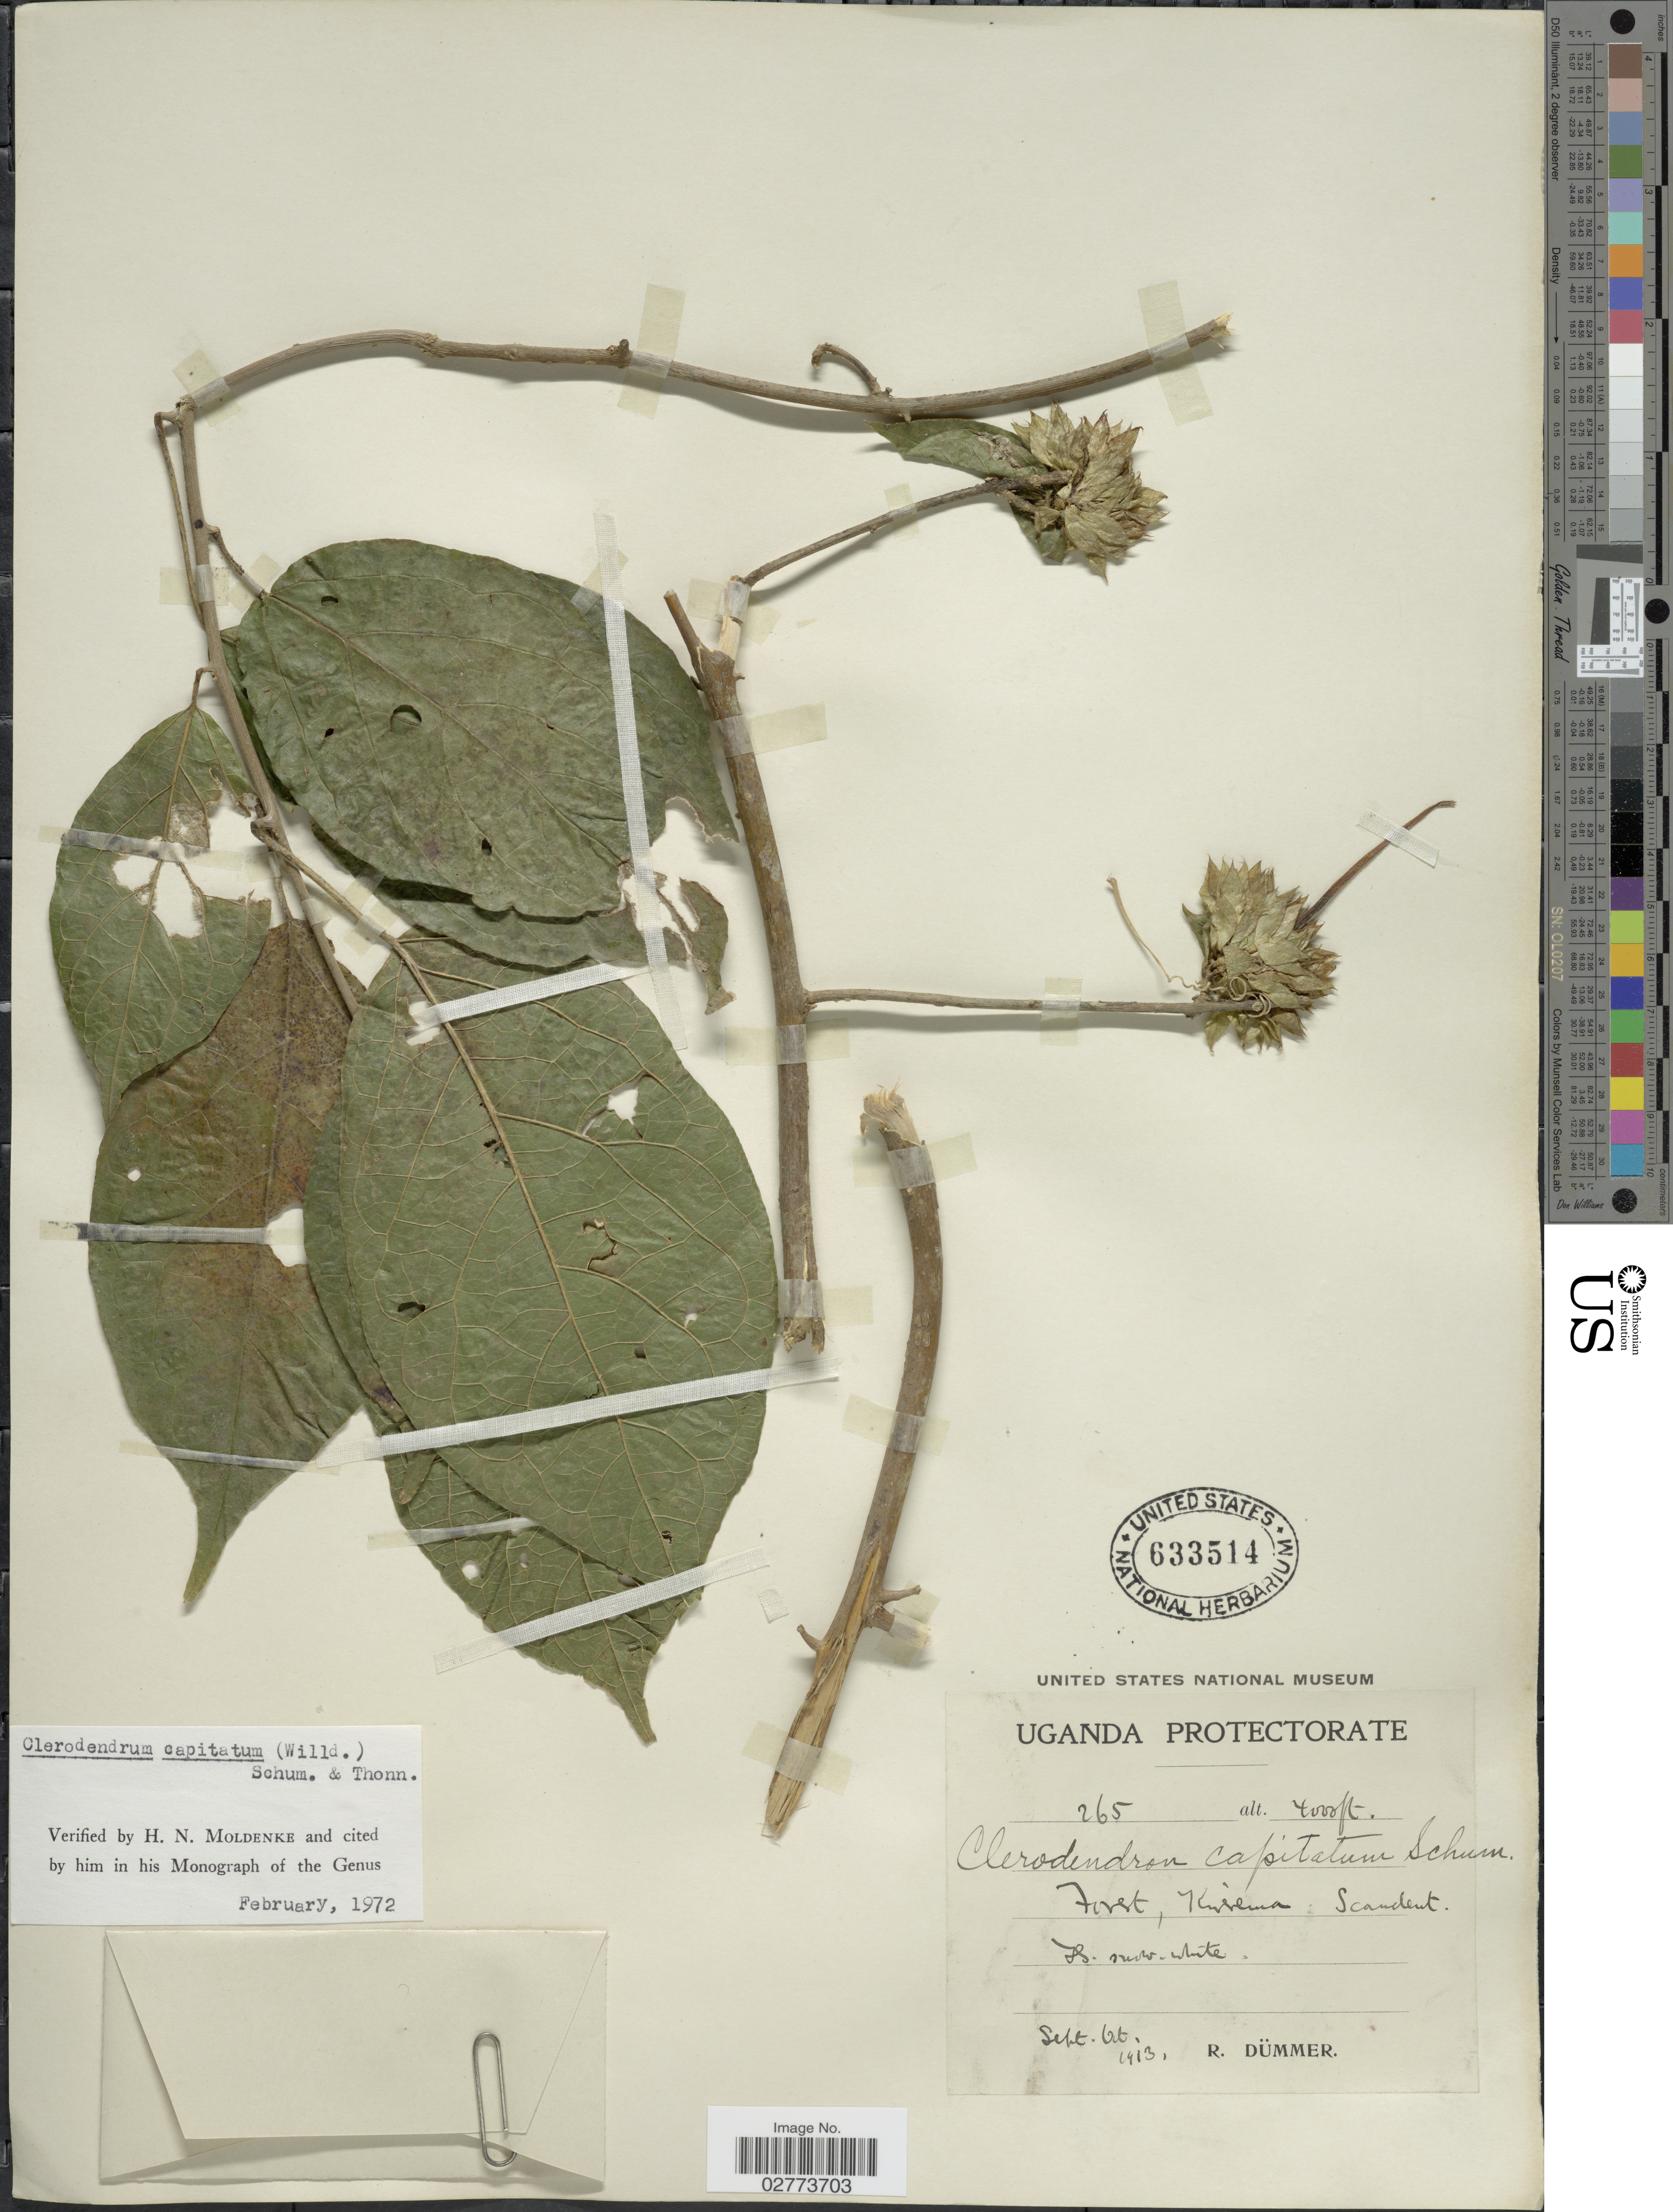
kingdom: Plantae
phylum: Tracheophyta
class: Magnoliopsida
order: Lamiales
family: Lamiaceae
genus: Clerodendrum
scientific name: Clerodendrum capitatum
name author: (Willd.) Schumach. & Thonn.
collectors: R. A. Dümmer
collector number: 265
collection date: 1913-09/1913-10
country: Uganda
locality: Forest, Kirerema.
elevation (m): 1219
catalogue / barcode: US 633514